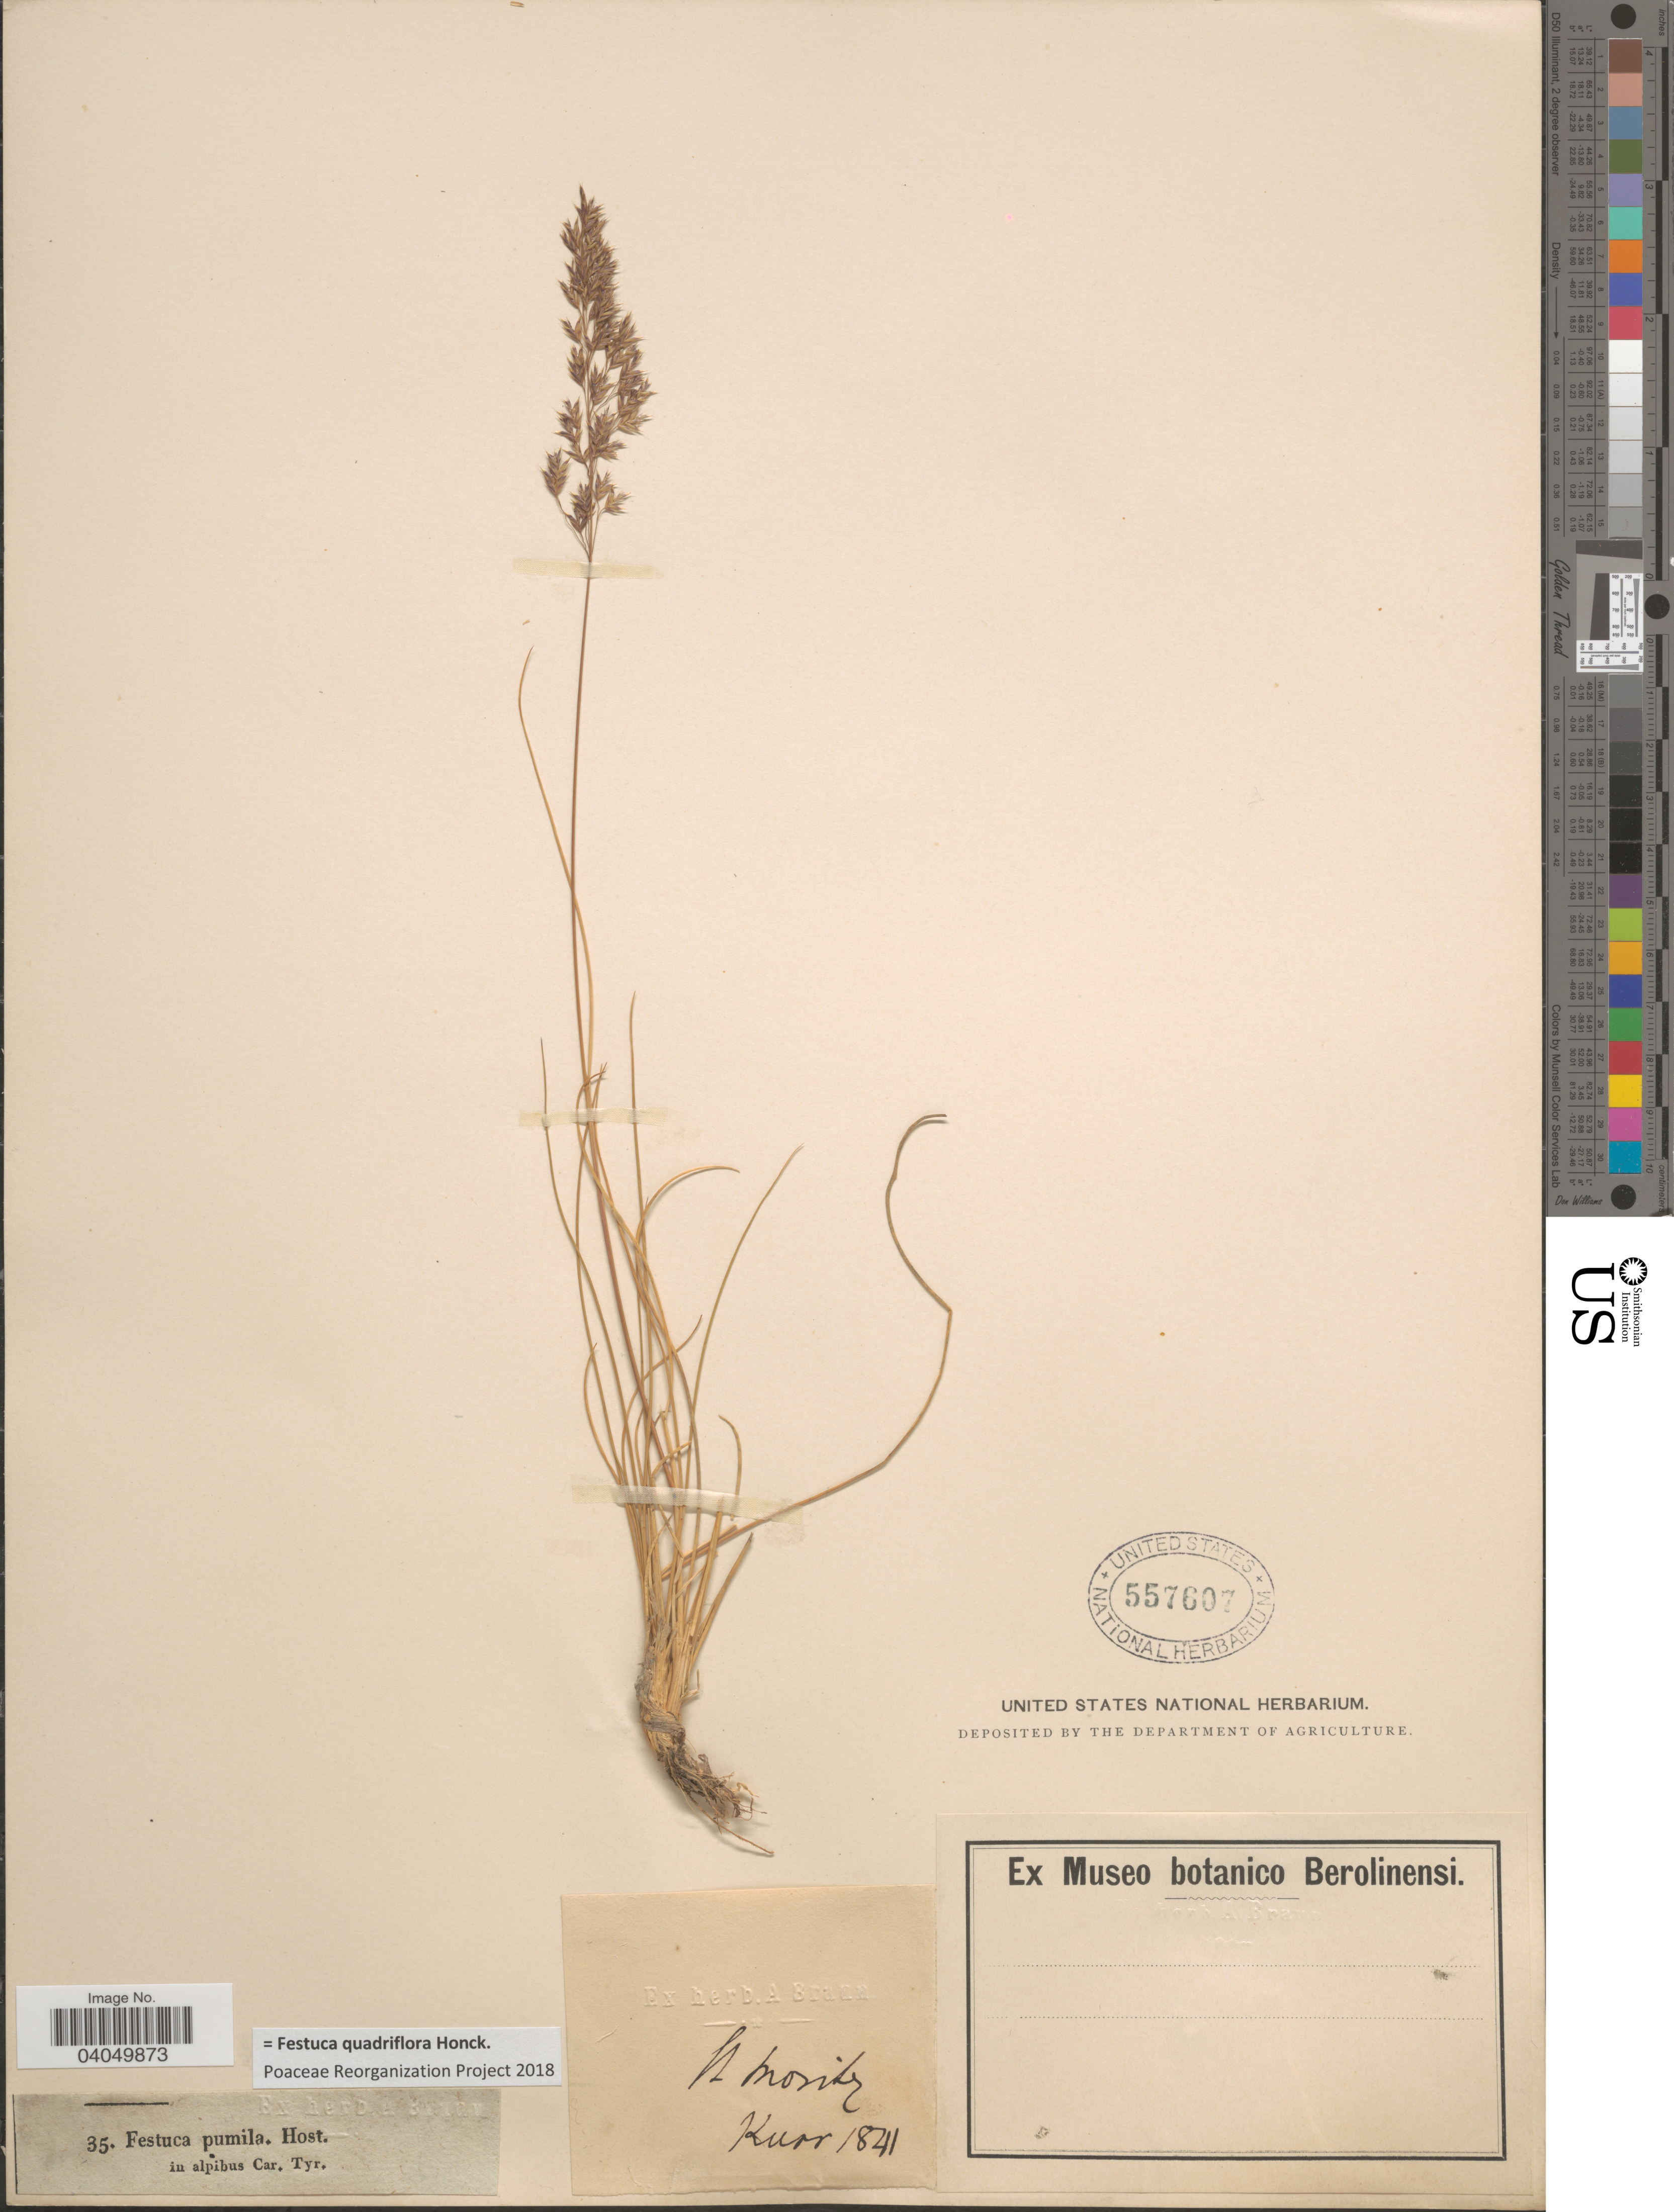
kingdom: Plantae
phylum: Tracheophyta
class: Liliopsida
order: Poales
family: Poaceae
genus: Festuca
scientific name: Festuca quadriflora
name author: Honck.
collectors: -. Kurr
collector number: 35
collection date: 1841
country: Austria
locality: In alpibus Car. Tyr. N. Moritz.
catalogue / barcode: US 557607